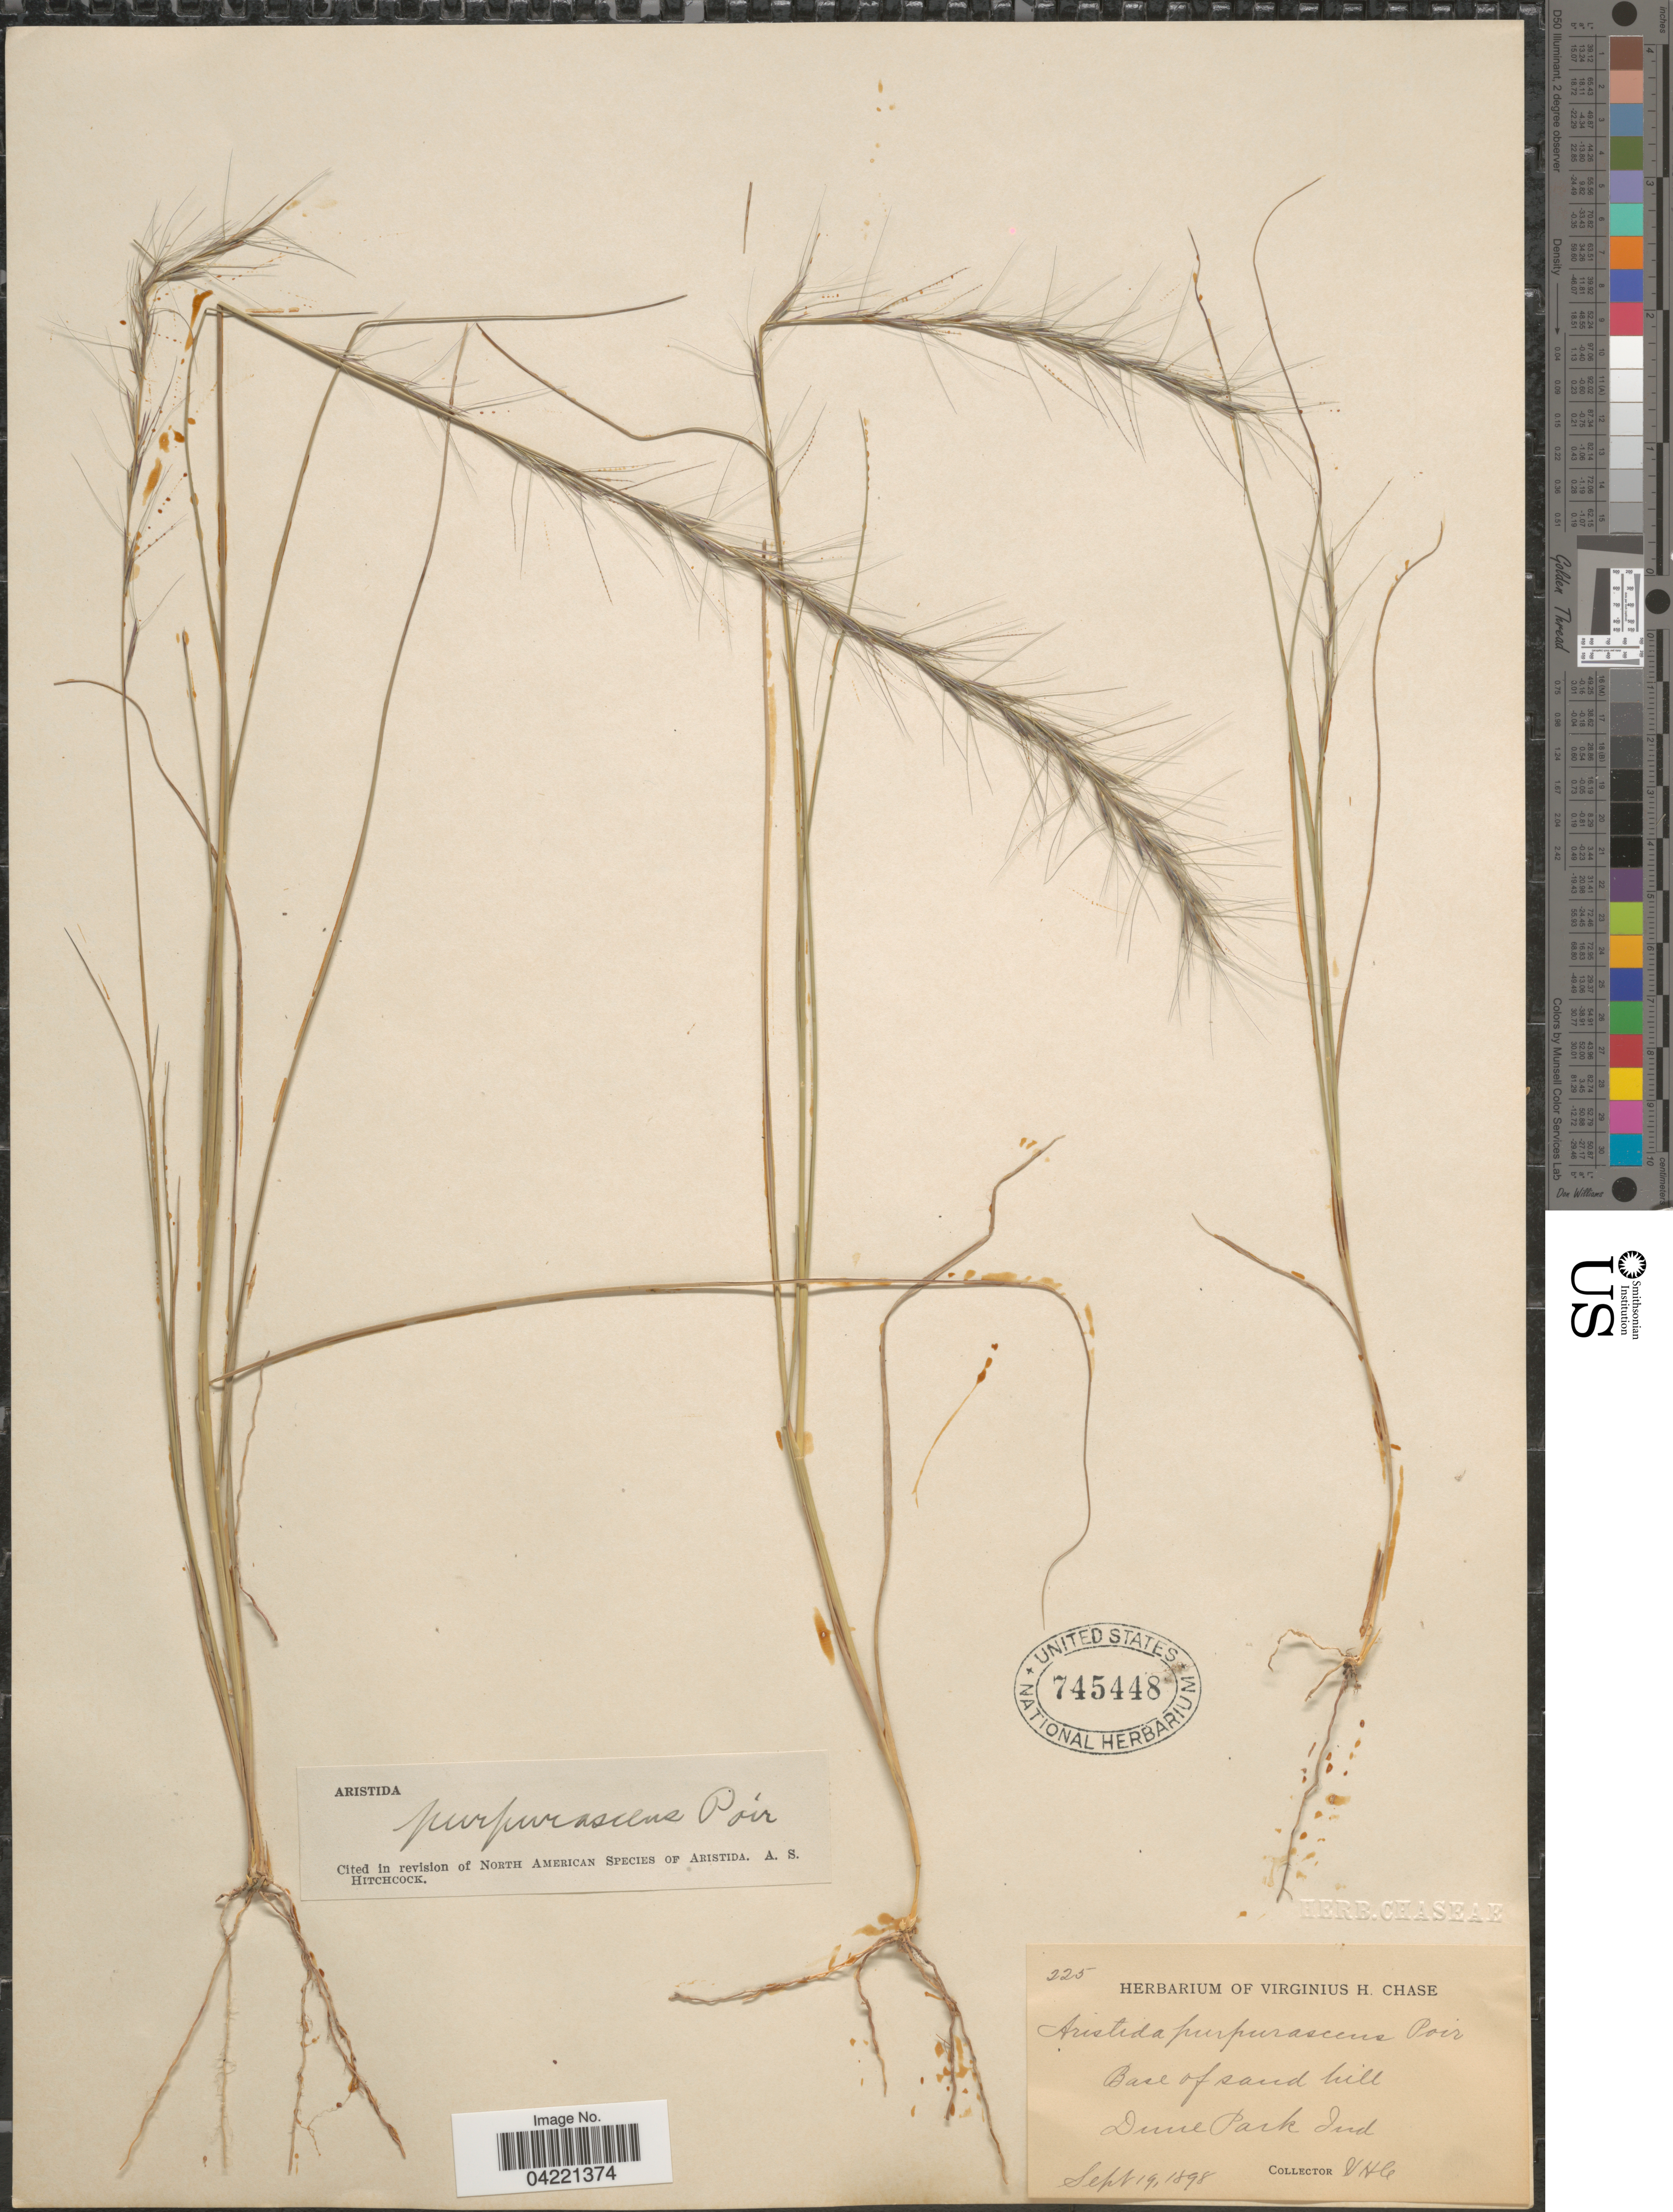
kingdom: Plantae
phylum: Tracheophyta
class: Liliopsida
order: Poales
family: Poaceae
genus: Aristida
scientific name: Aristida purpurascens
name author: Poir.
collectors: V. H. Chase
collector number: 225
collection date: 1898-09-19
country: United States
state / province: Indiana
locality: Base of sand hill Dune Park Island.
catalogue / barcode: US 745448